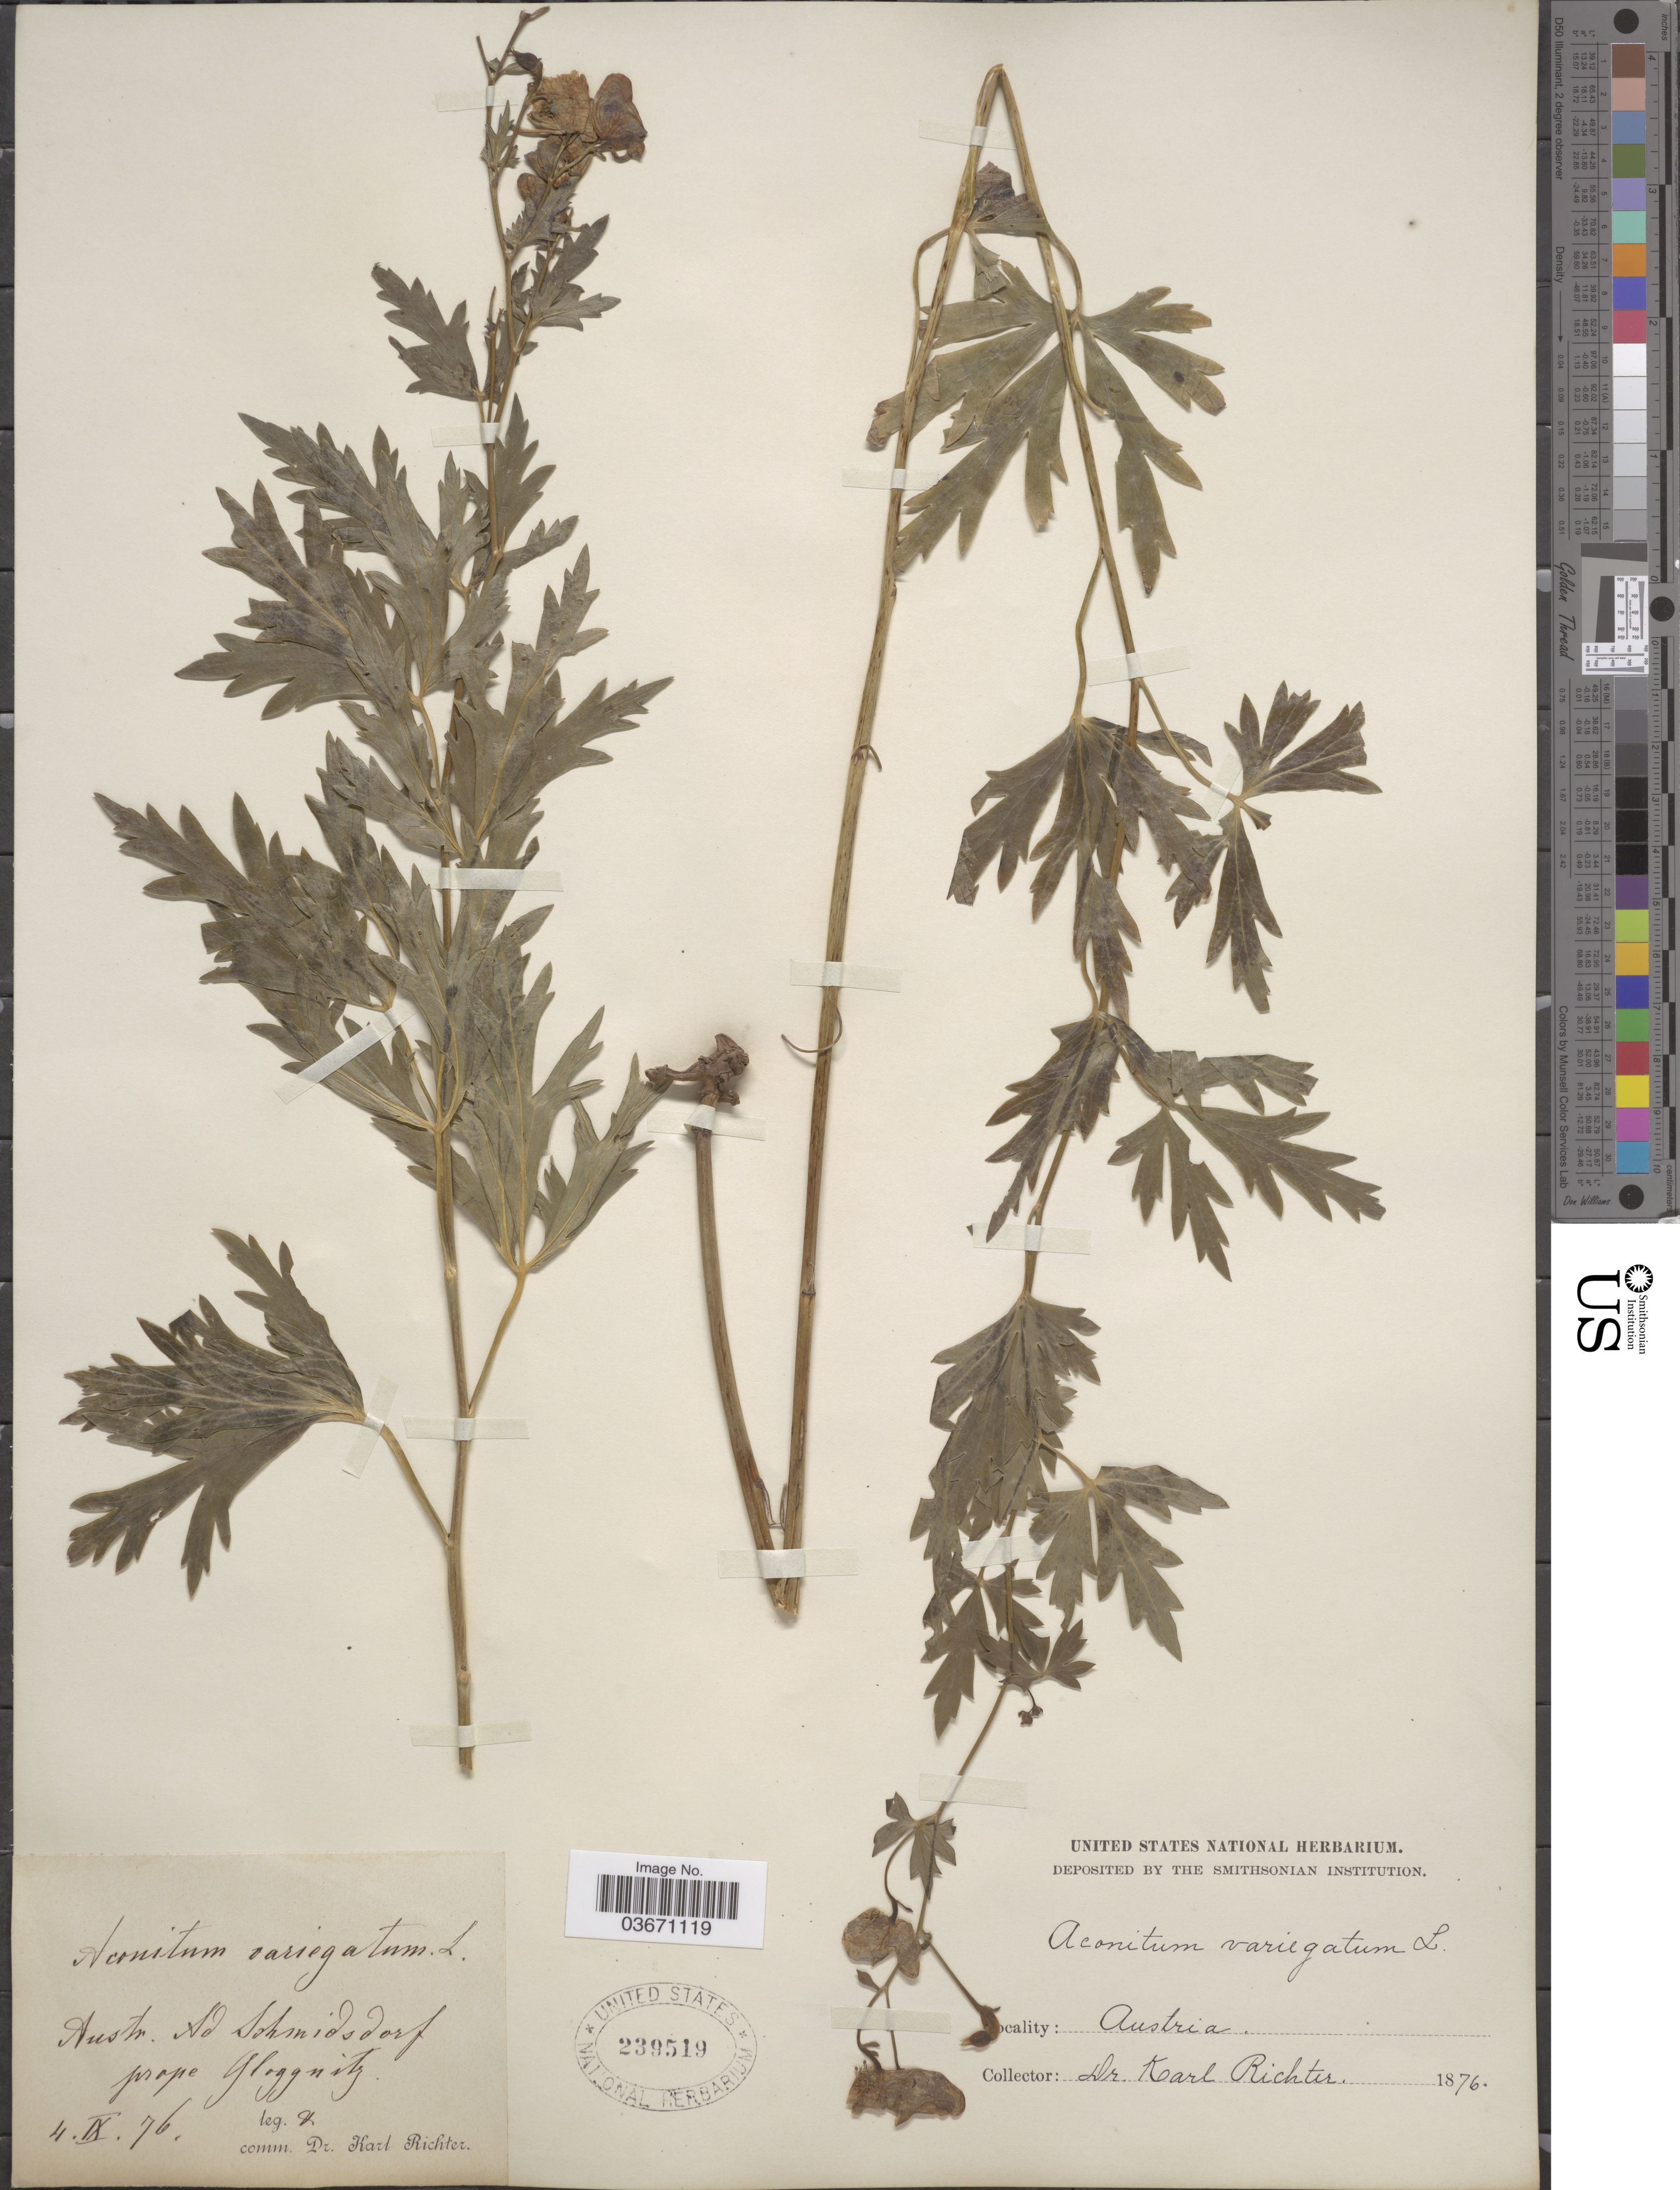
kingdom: Plantae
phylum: Tracheophyta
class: Magnoliopsida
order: Ranunculales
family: Ranunculaceae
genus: Aconitum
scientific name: Aconitum variegatum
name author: L.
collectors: K. Richter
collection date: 1876-09-04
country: Austria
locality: Austr. Ad Schmidsdorf prope Gloggnitz.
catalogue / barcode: US 239519